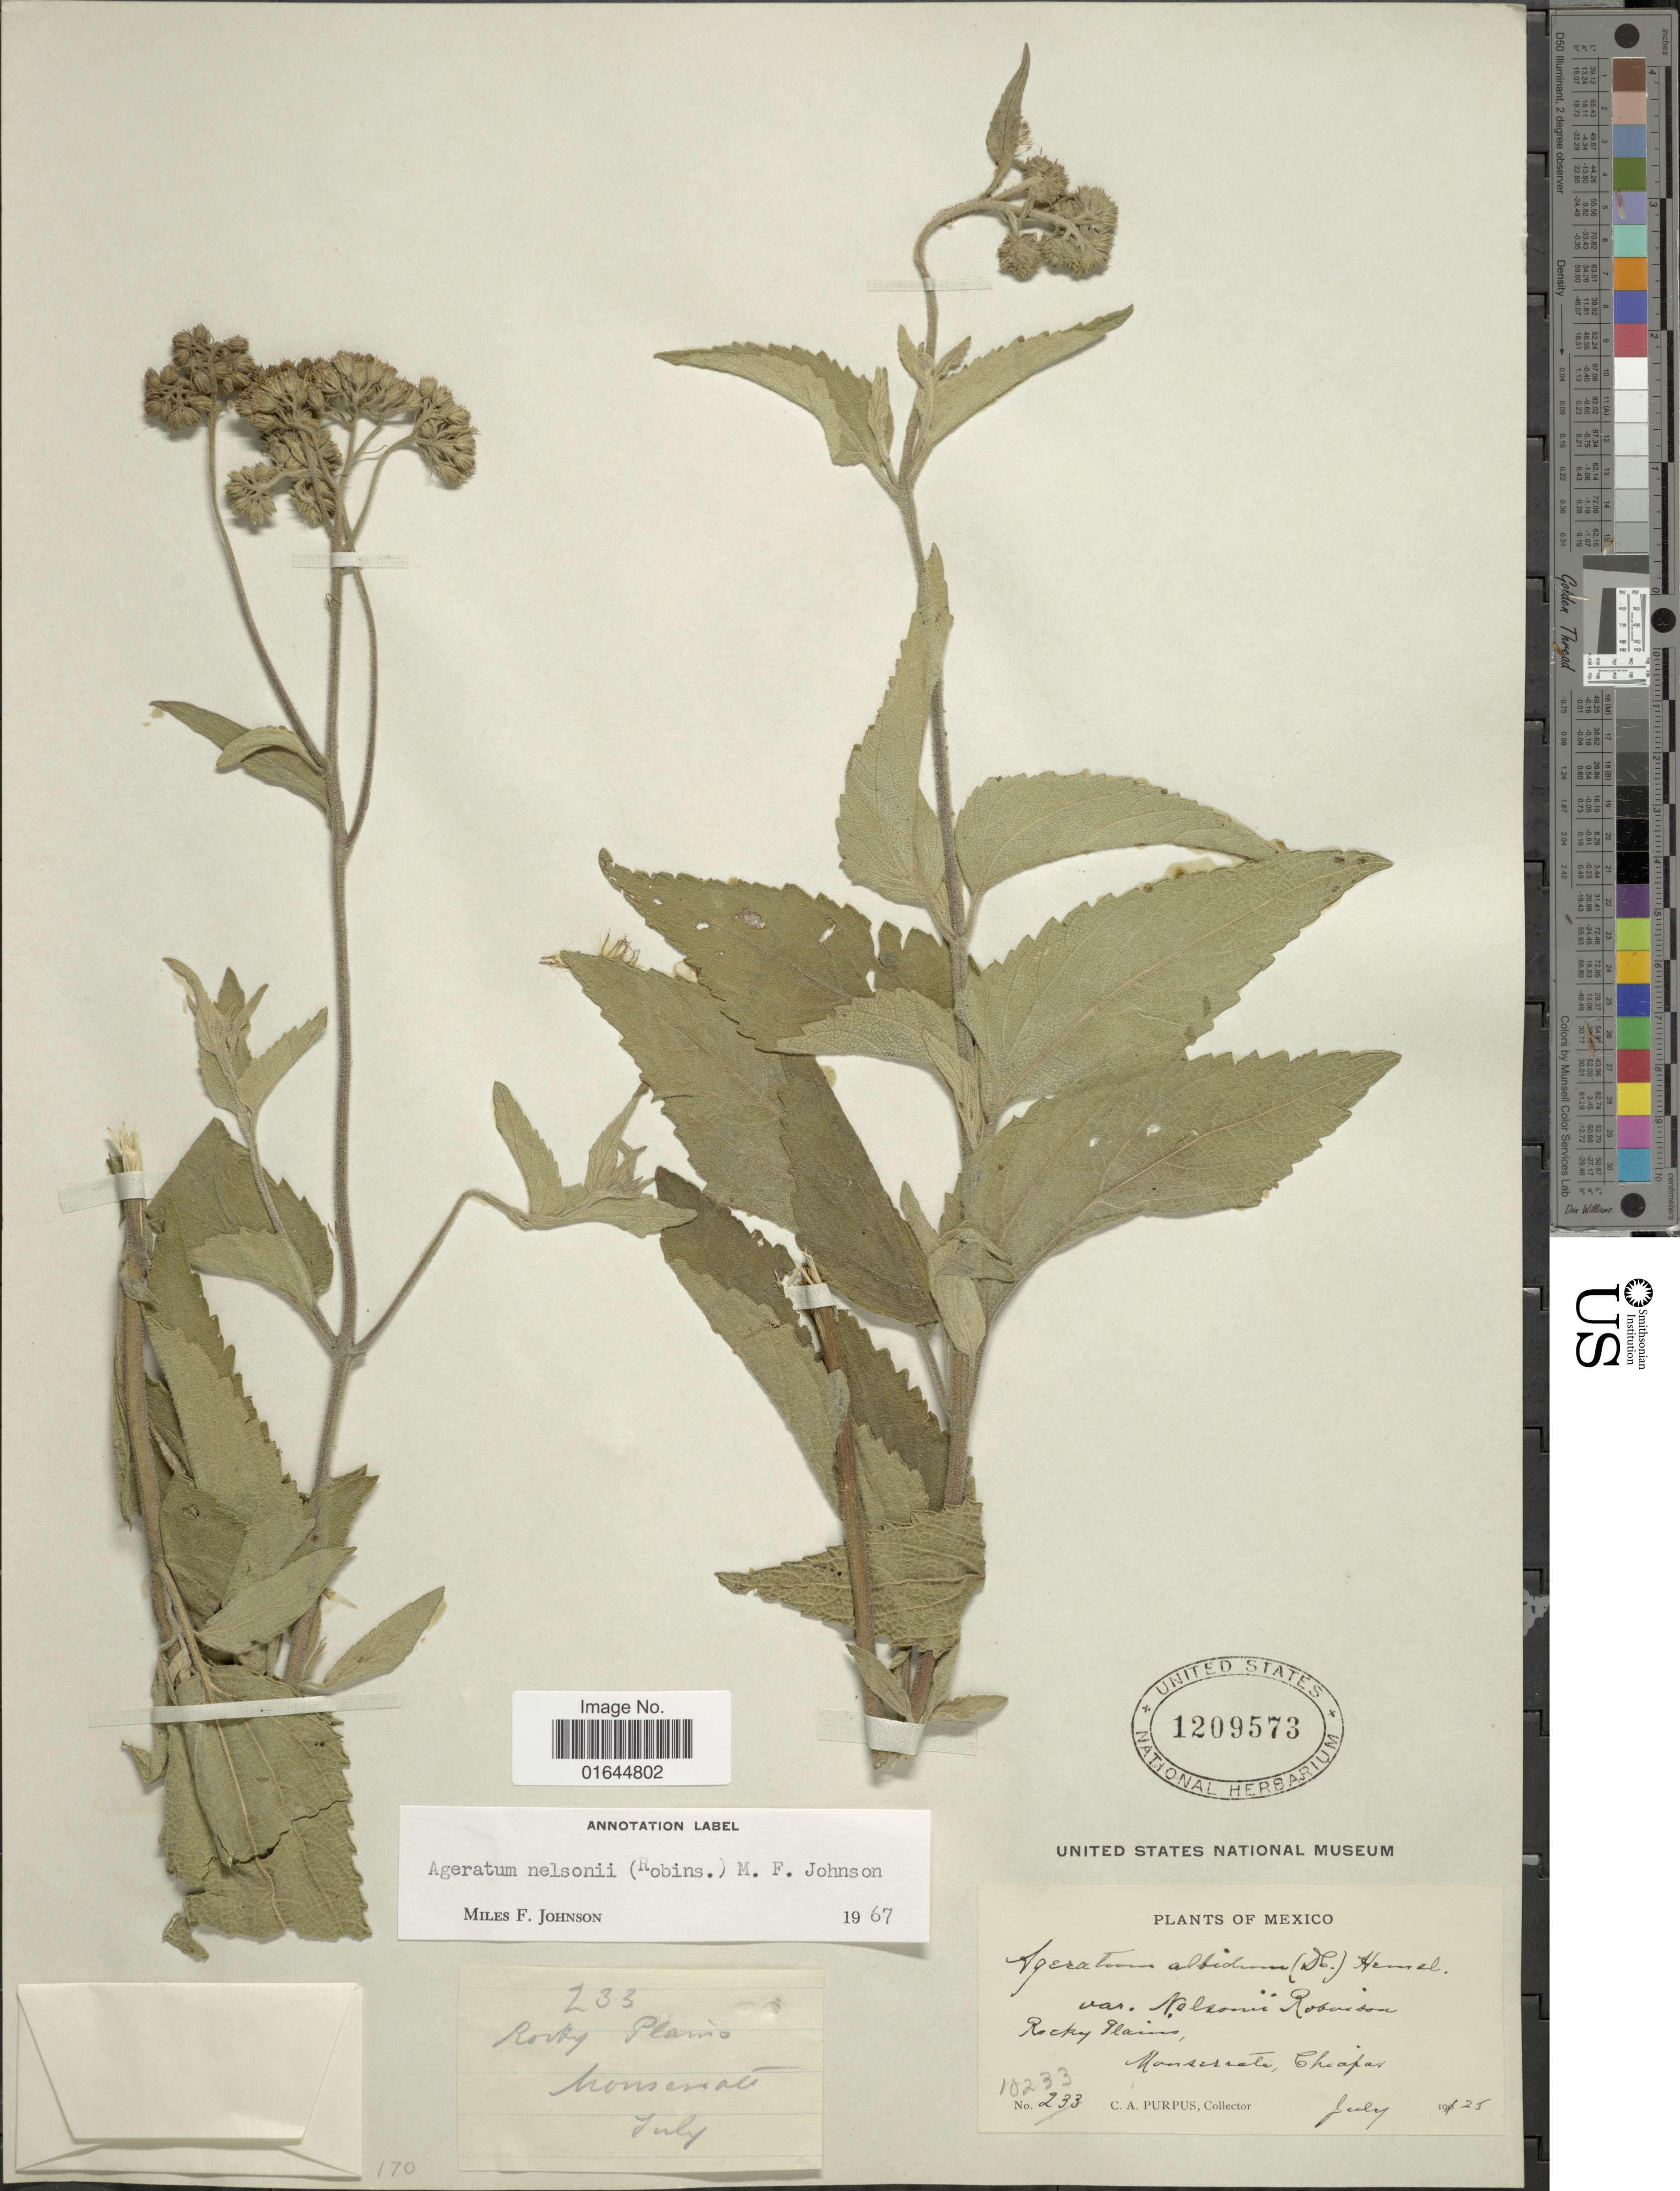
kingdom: Plantae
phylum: Tracheophyta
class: Magnoliopsida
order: Asterales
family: Asteraceae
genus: Ageratum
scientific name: Ageratum elassocarpum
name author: S.F. Blake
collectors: C. A. Purpus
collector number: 10233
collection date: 1925-07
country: Mexico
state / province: Chiapas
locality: Mexico, Montserrate, Chiapas.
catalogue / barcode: US 1209573